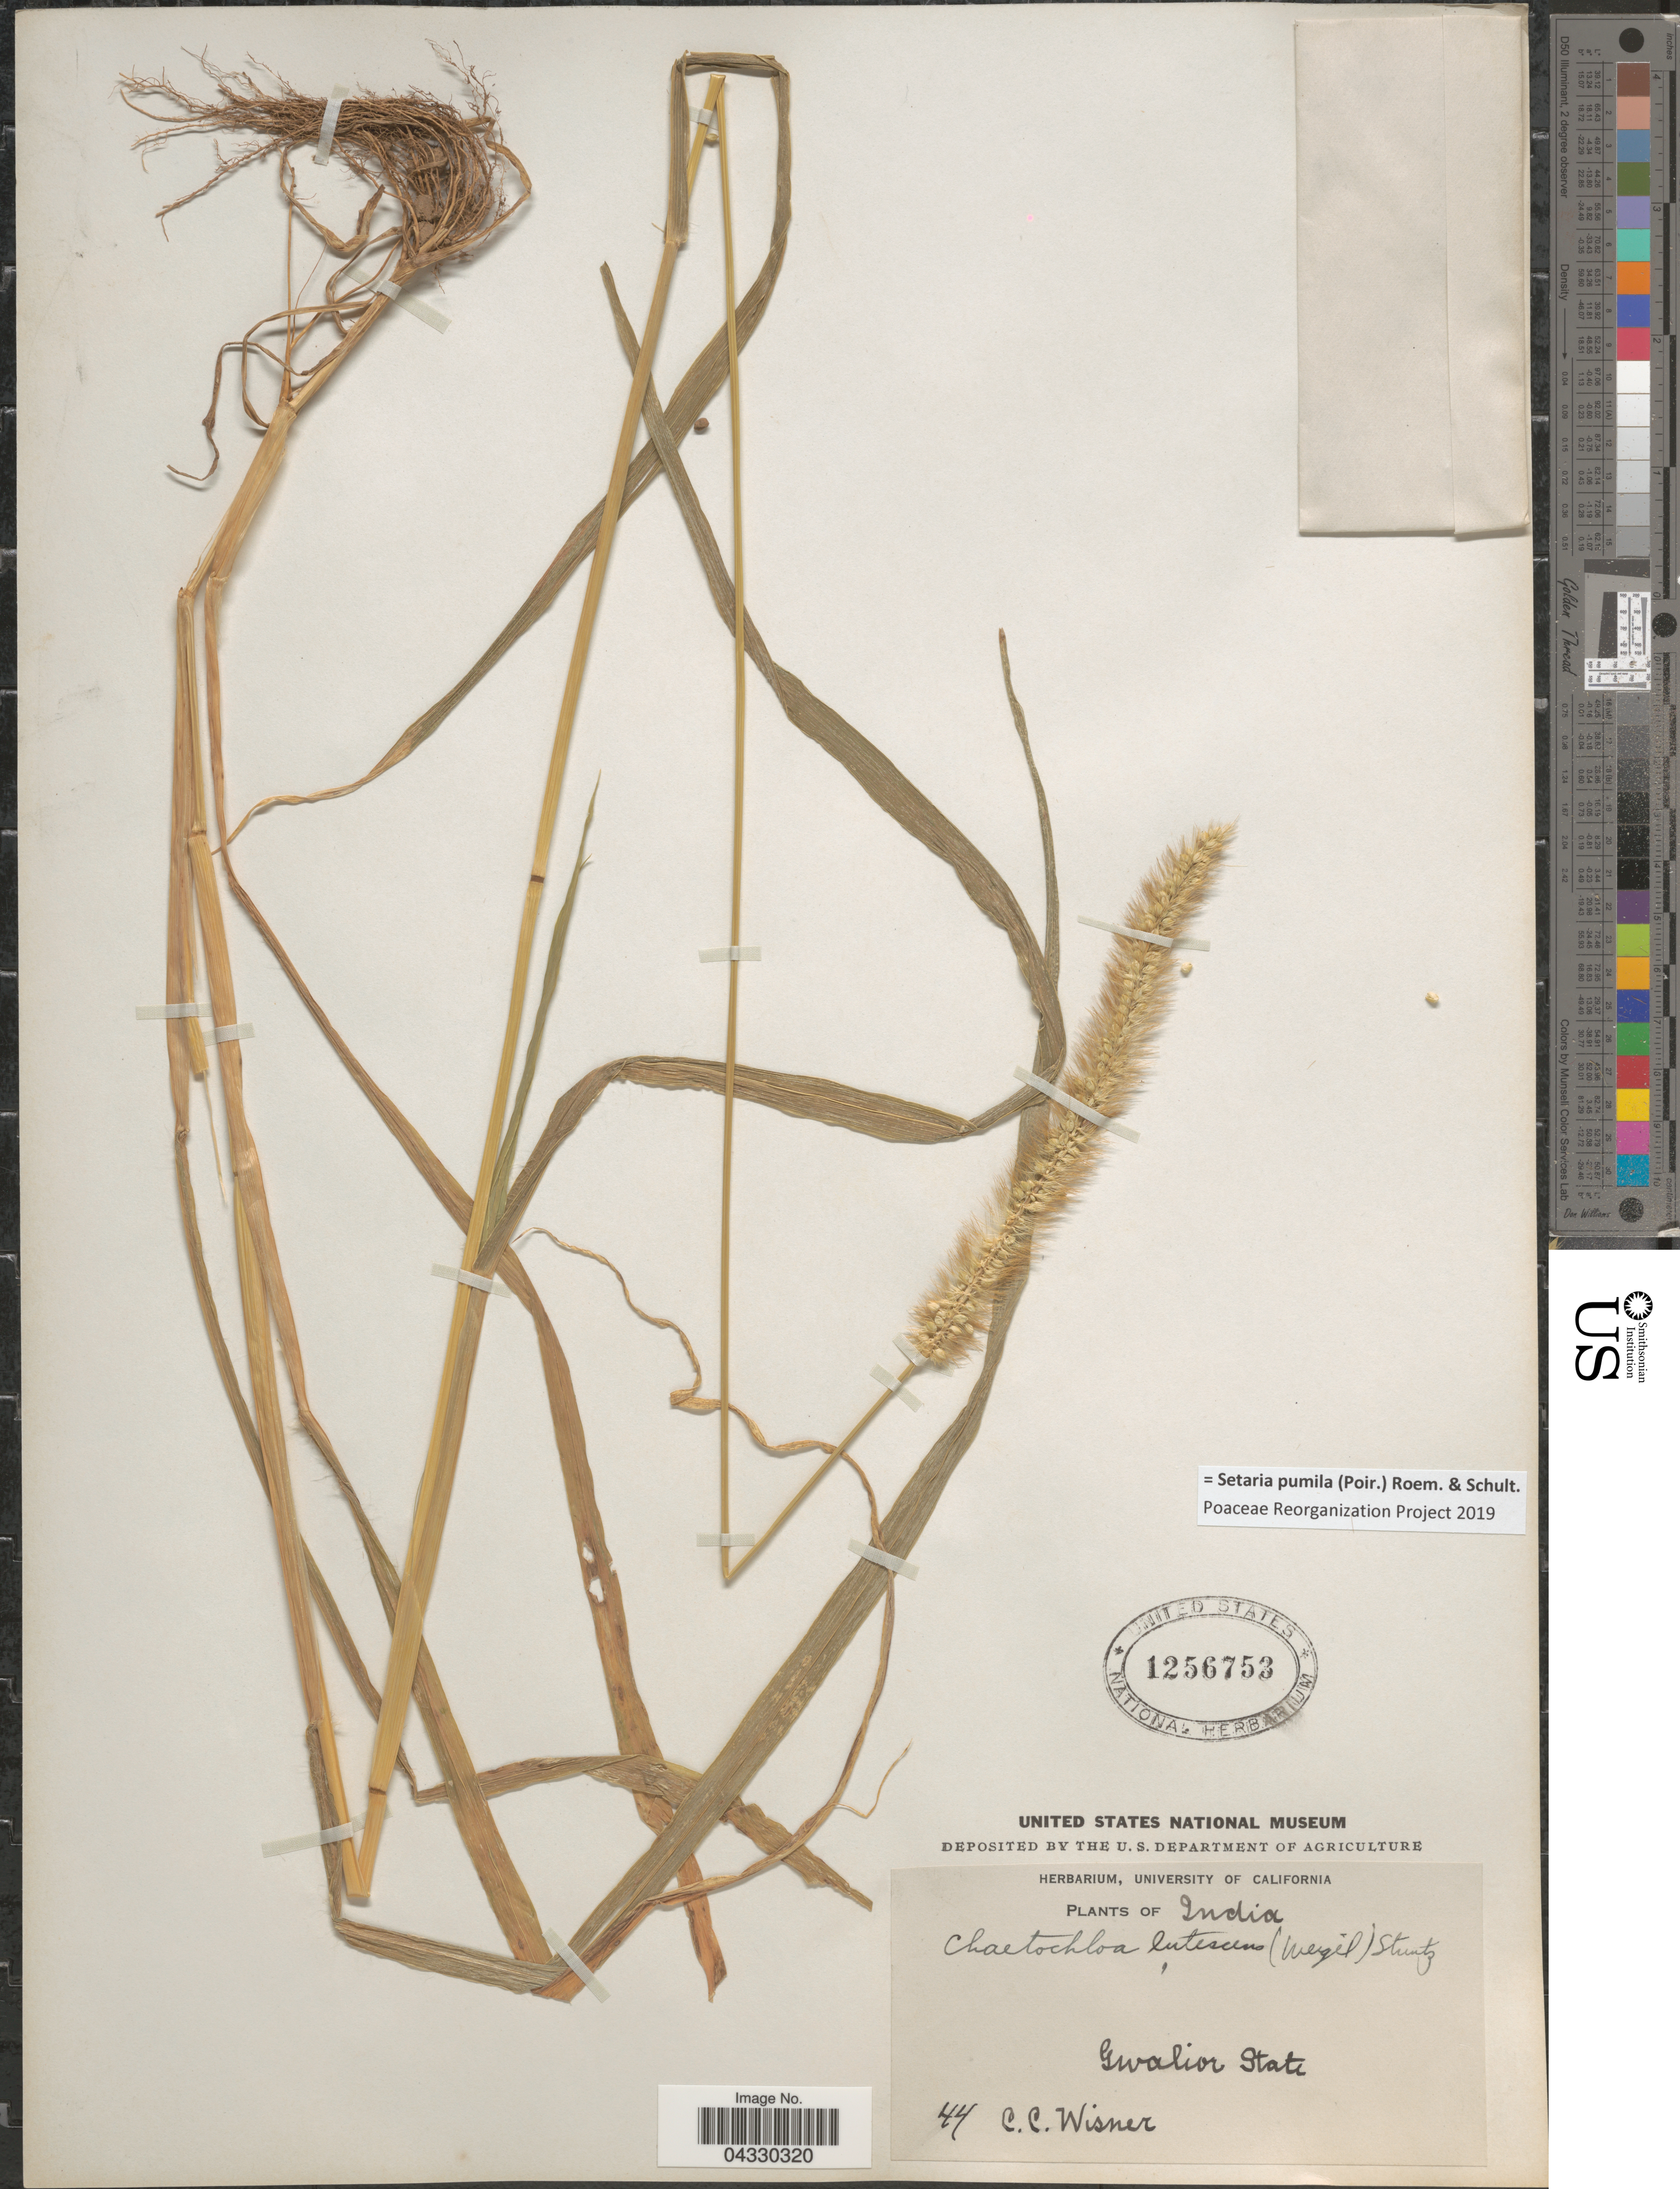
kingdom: Plantae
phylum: Tracheophyta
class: Liliopsida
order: Poales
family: Poaceae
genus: Setaria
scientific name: Setaria pumila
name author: (Poir.) Roem. & Schult.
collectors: C. Wisner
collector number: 44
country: India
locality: Gwalior State.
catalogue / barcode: US 1256753